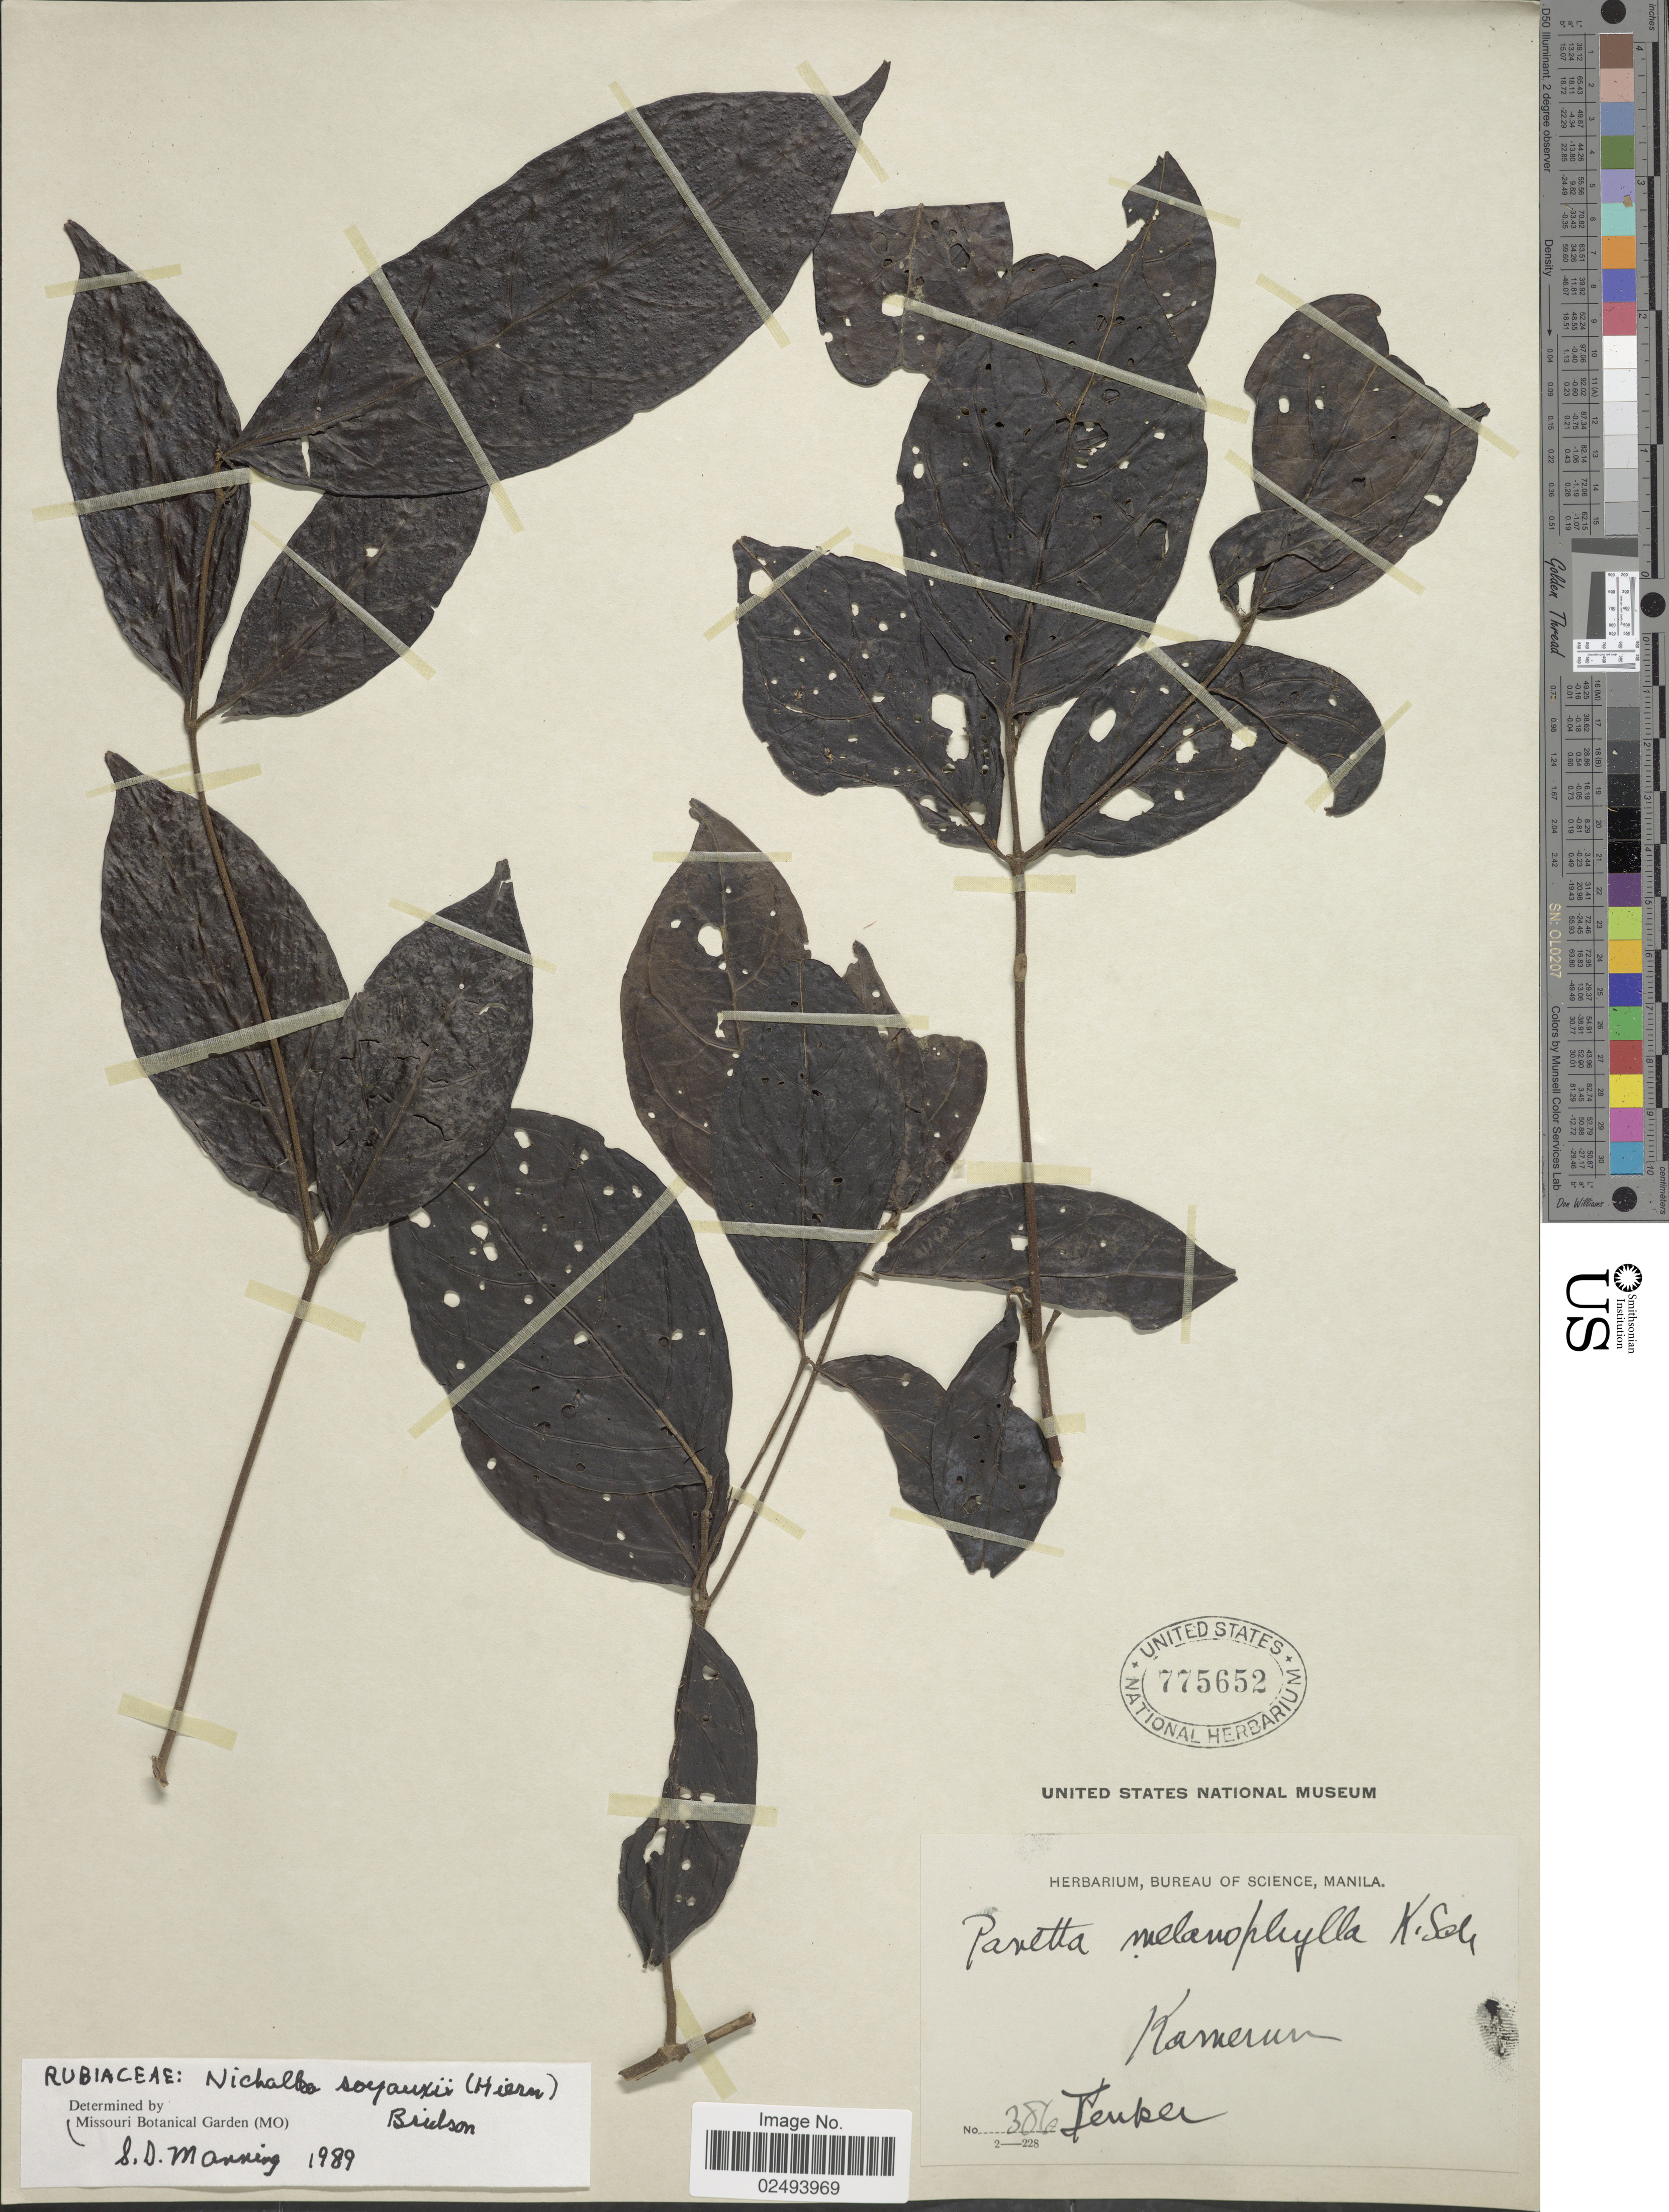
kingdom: Plantae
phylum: Tracheophyta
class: Magnoliopsida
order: Gentianales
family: Rubiaceae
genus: Nichallea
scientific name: Nichallea soyauxii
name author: (Hiern) Bridson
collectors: Zenker, --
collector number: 386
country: Cameroon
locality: Kamerun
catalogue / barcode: US 775652